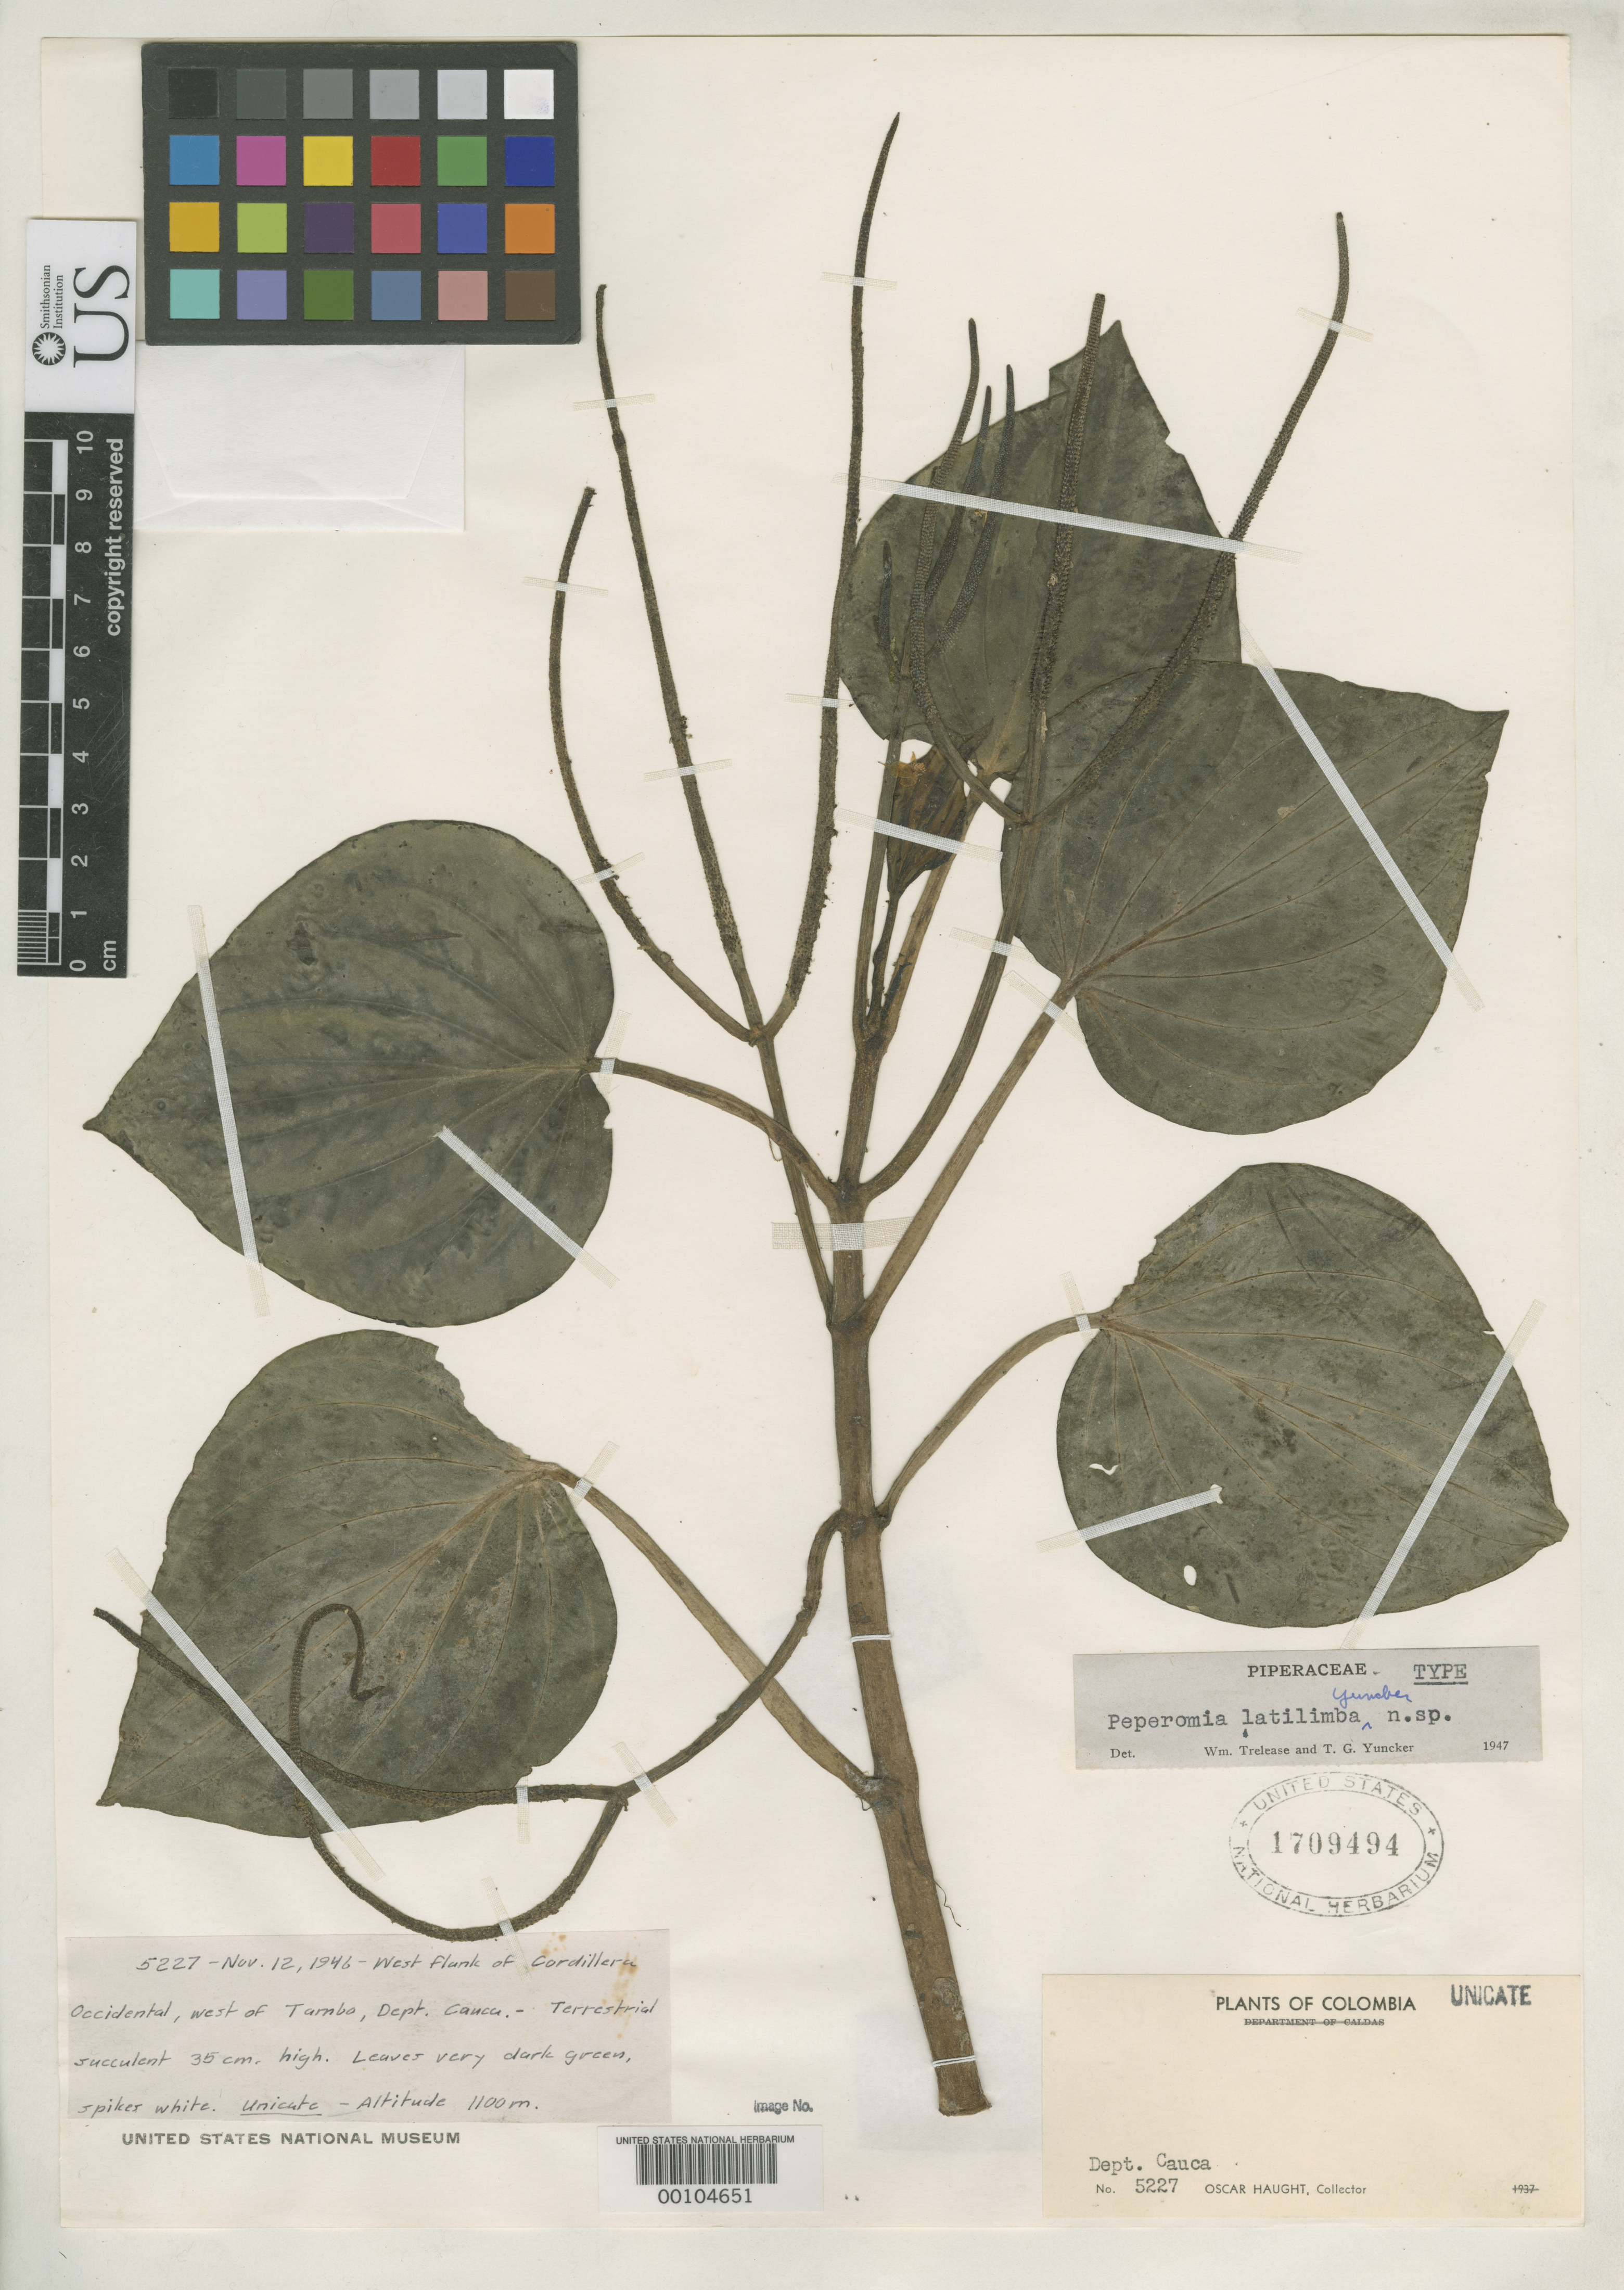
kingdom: Plantae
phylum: Tracheophyta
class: Magnoliopsida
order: Piperales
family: Piperaceae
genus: Peperomia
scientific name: Peperomia latilimba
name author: Yunck. in Trel. & Yunck.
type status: Holotype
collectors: O. L. Haught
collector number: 5227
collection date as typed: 12 Nov 1946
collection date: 1946-11-12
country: Colombia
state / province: Cauca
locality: W of Tambo.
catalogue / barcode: US 1709494